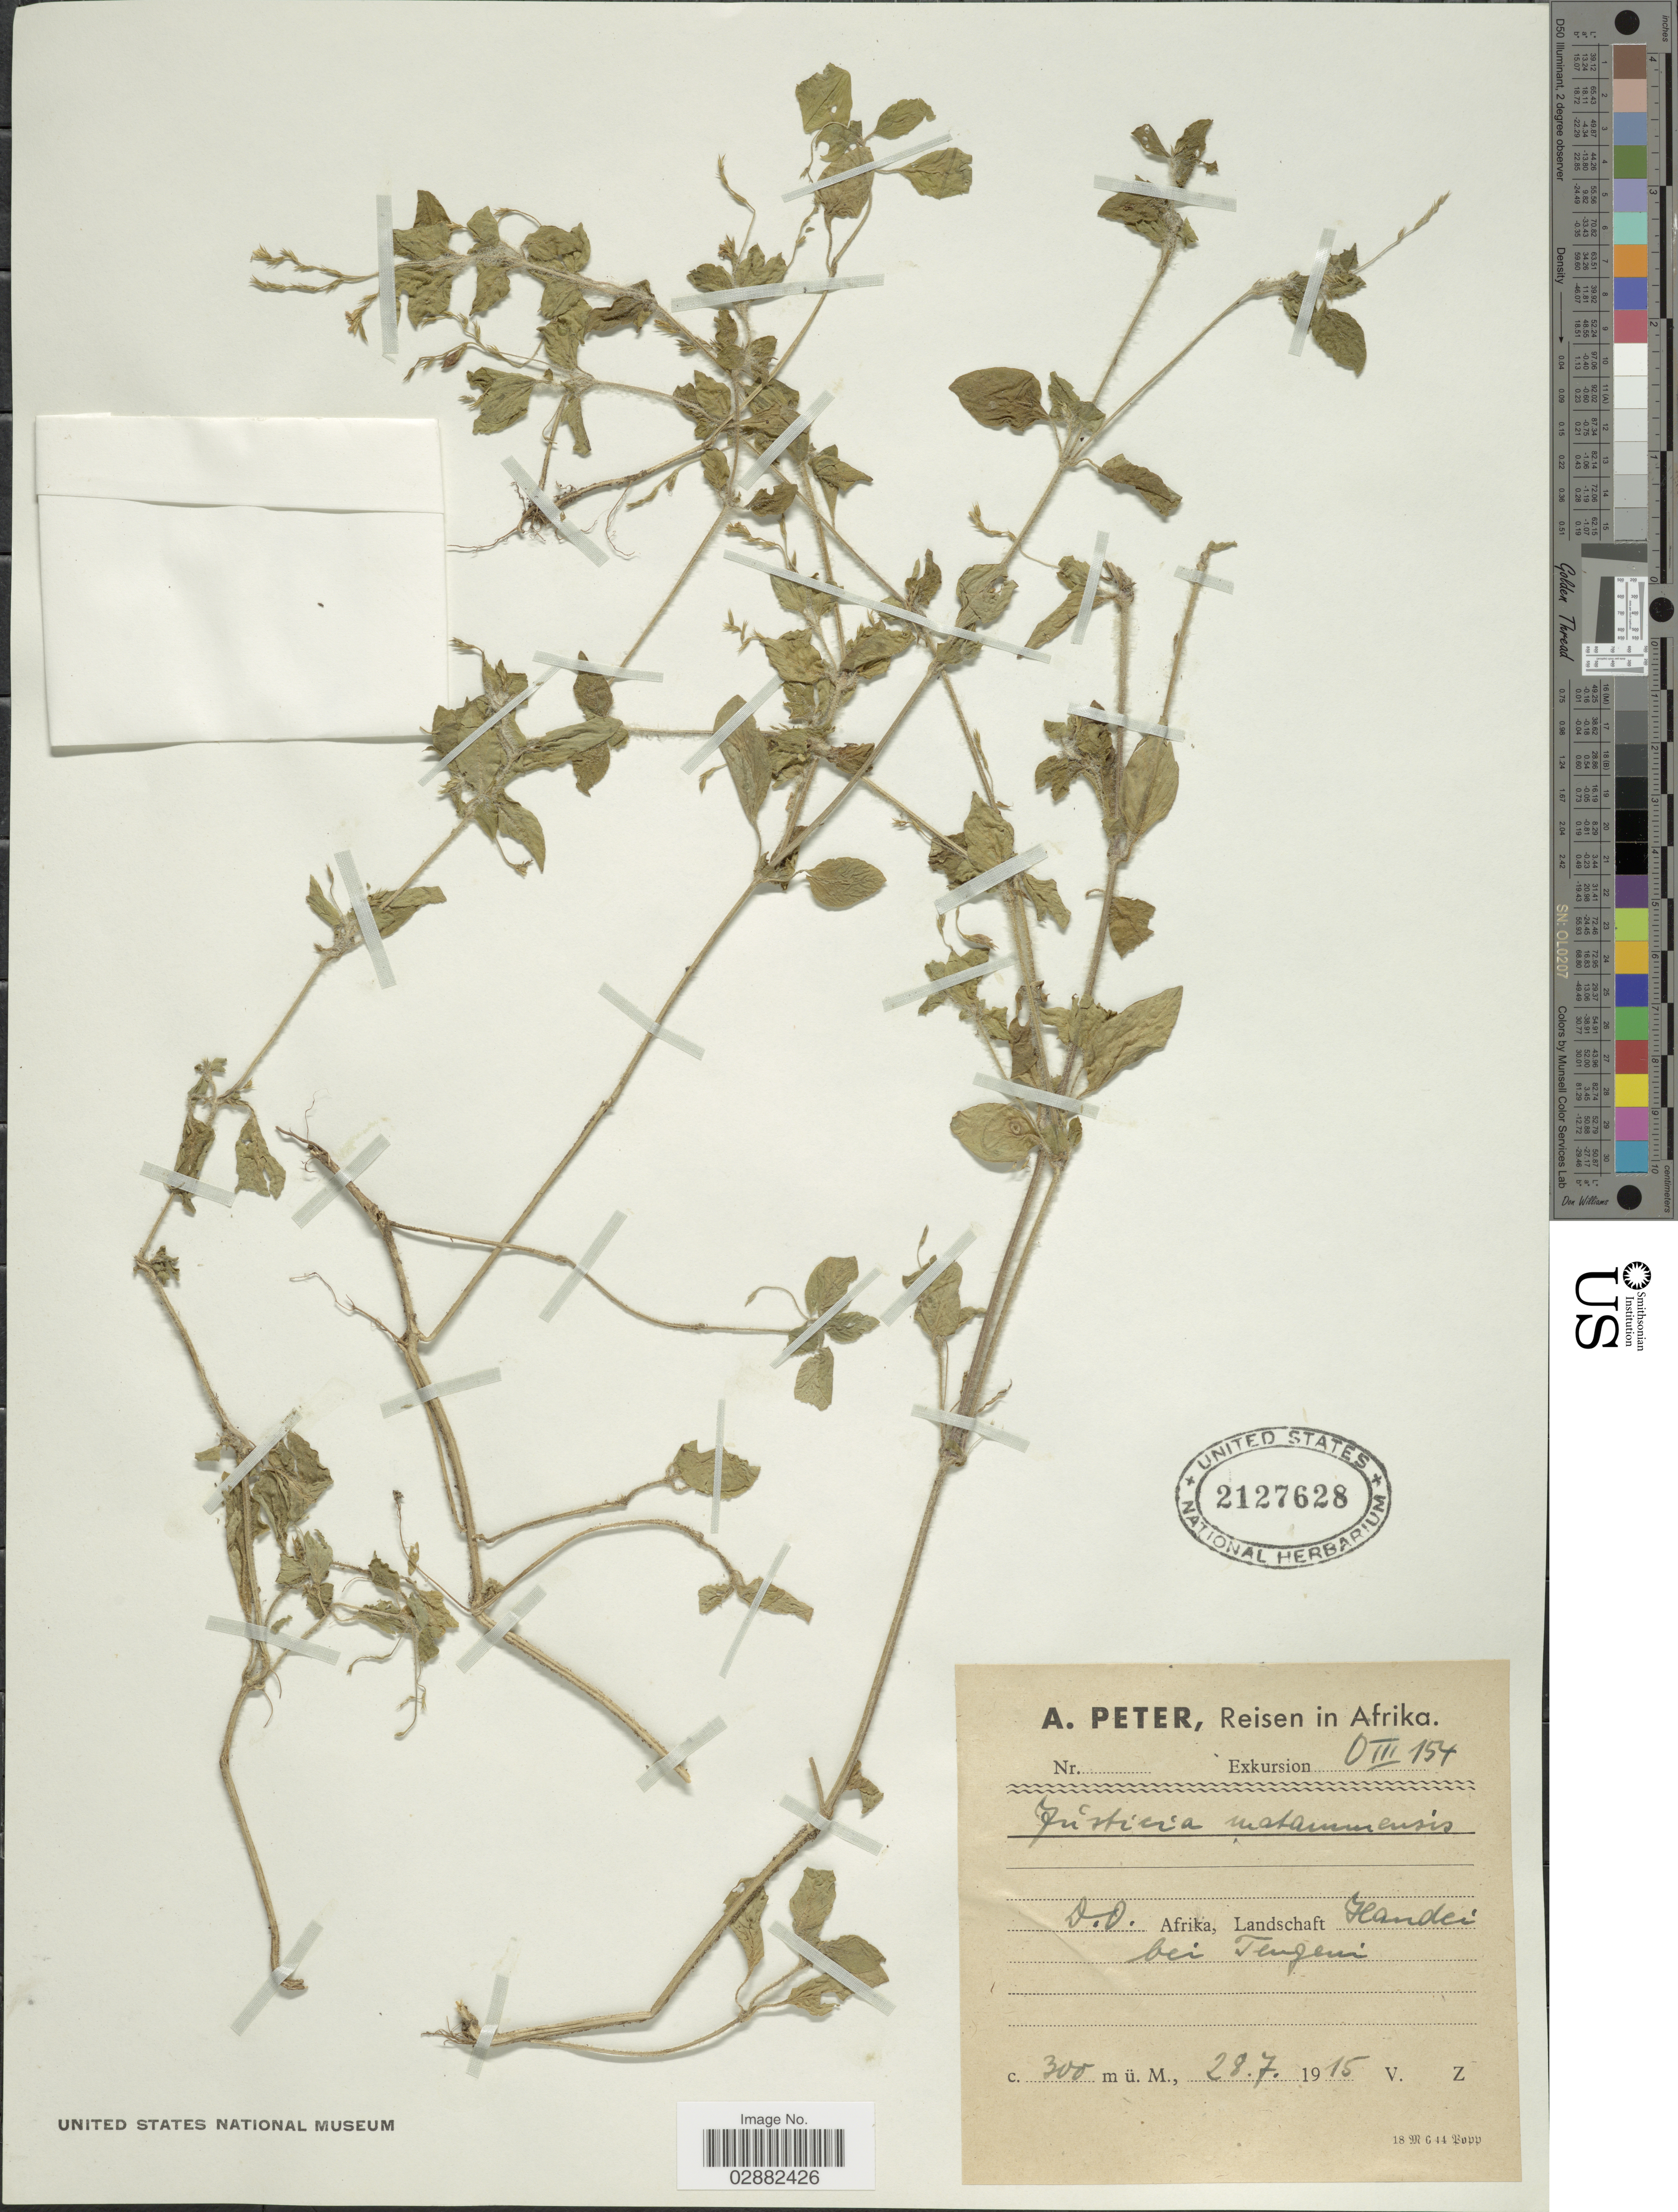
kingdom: Plantae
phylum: Tracheophyta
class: Magnoliopsida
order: Lamiales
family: Acanthaceae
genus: Justicia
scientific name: Justicia matammensis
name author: (Schweinf.) Oliv.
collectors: A. Peter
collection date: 1915-07-28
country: Tanzania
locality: Afrika, D.O. Afrika, Landschaft Handei bei Tengeni.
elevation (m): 300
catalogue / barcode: US 2127628